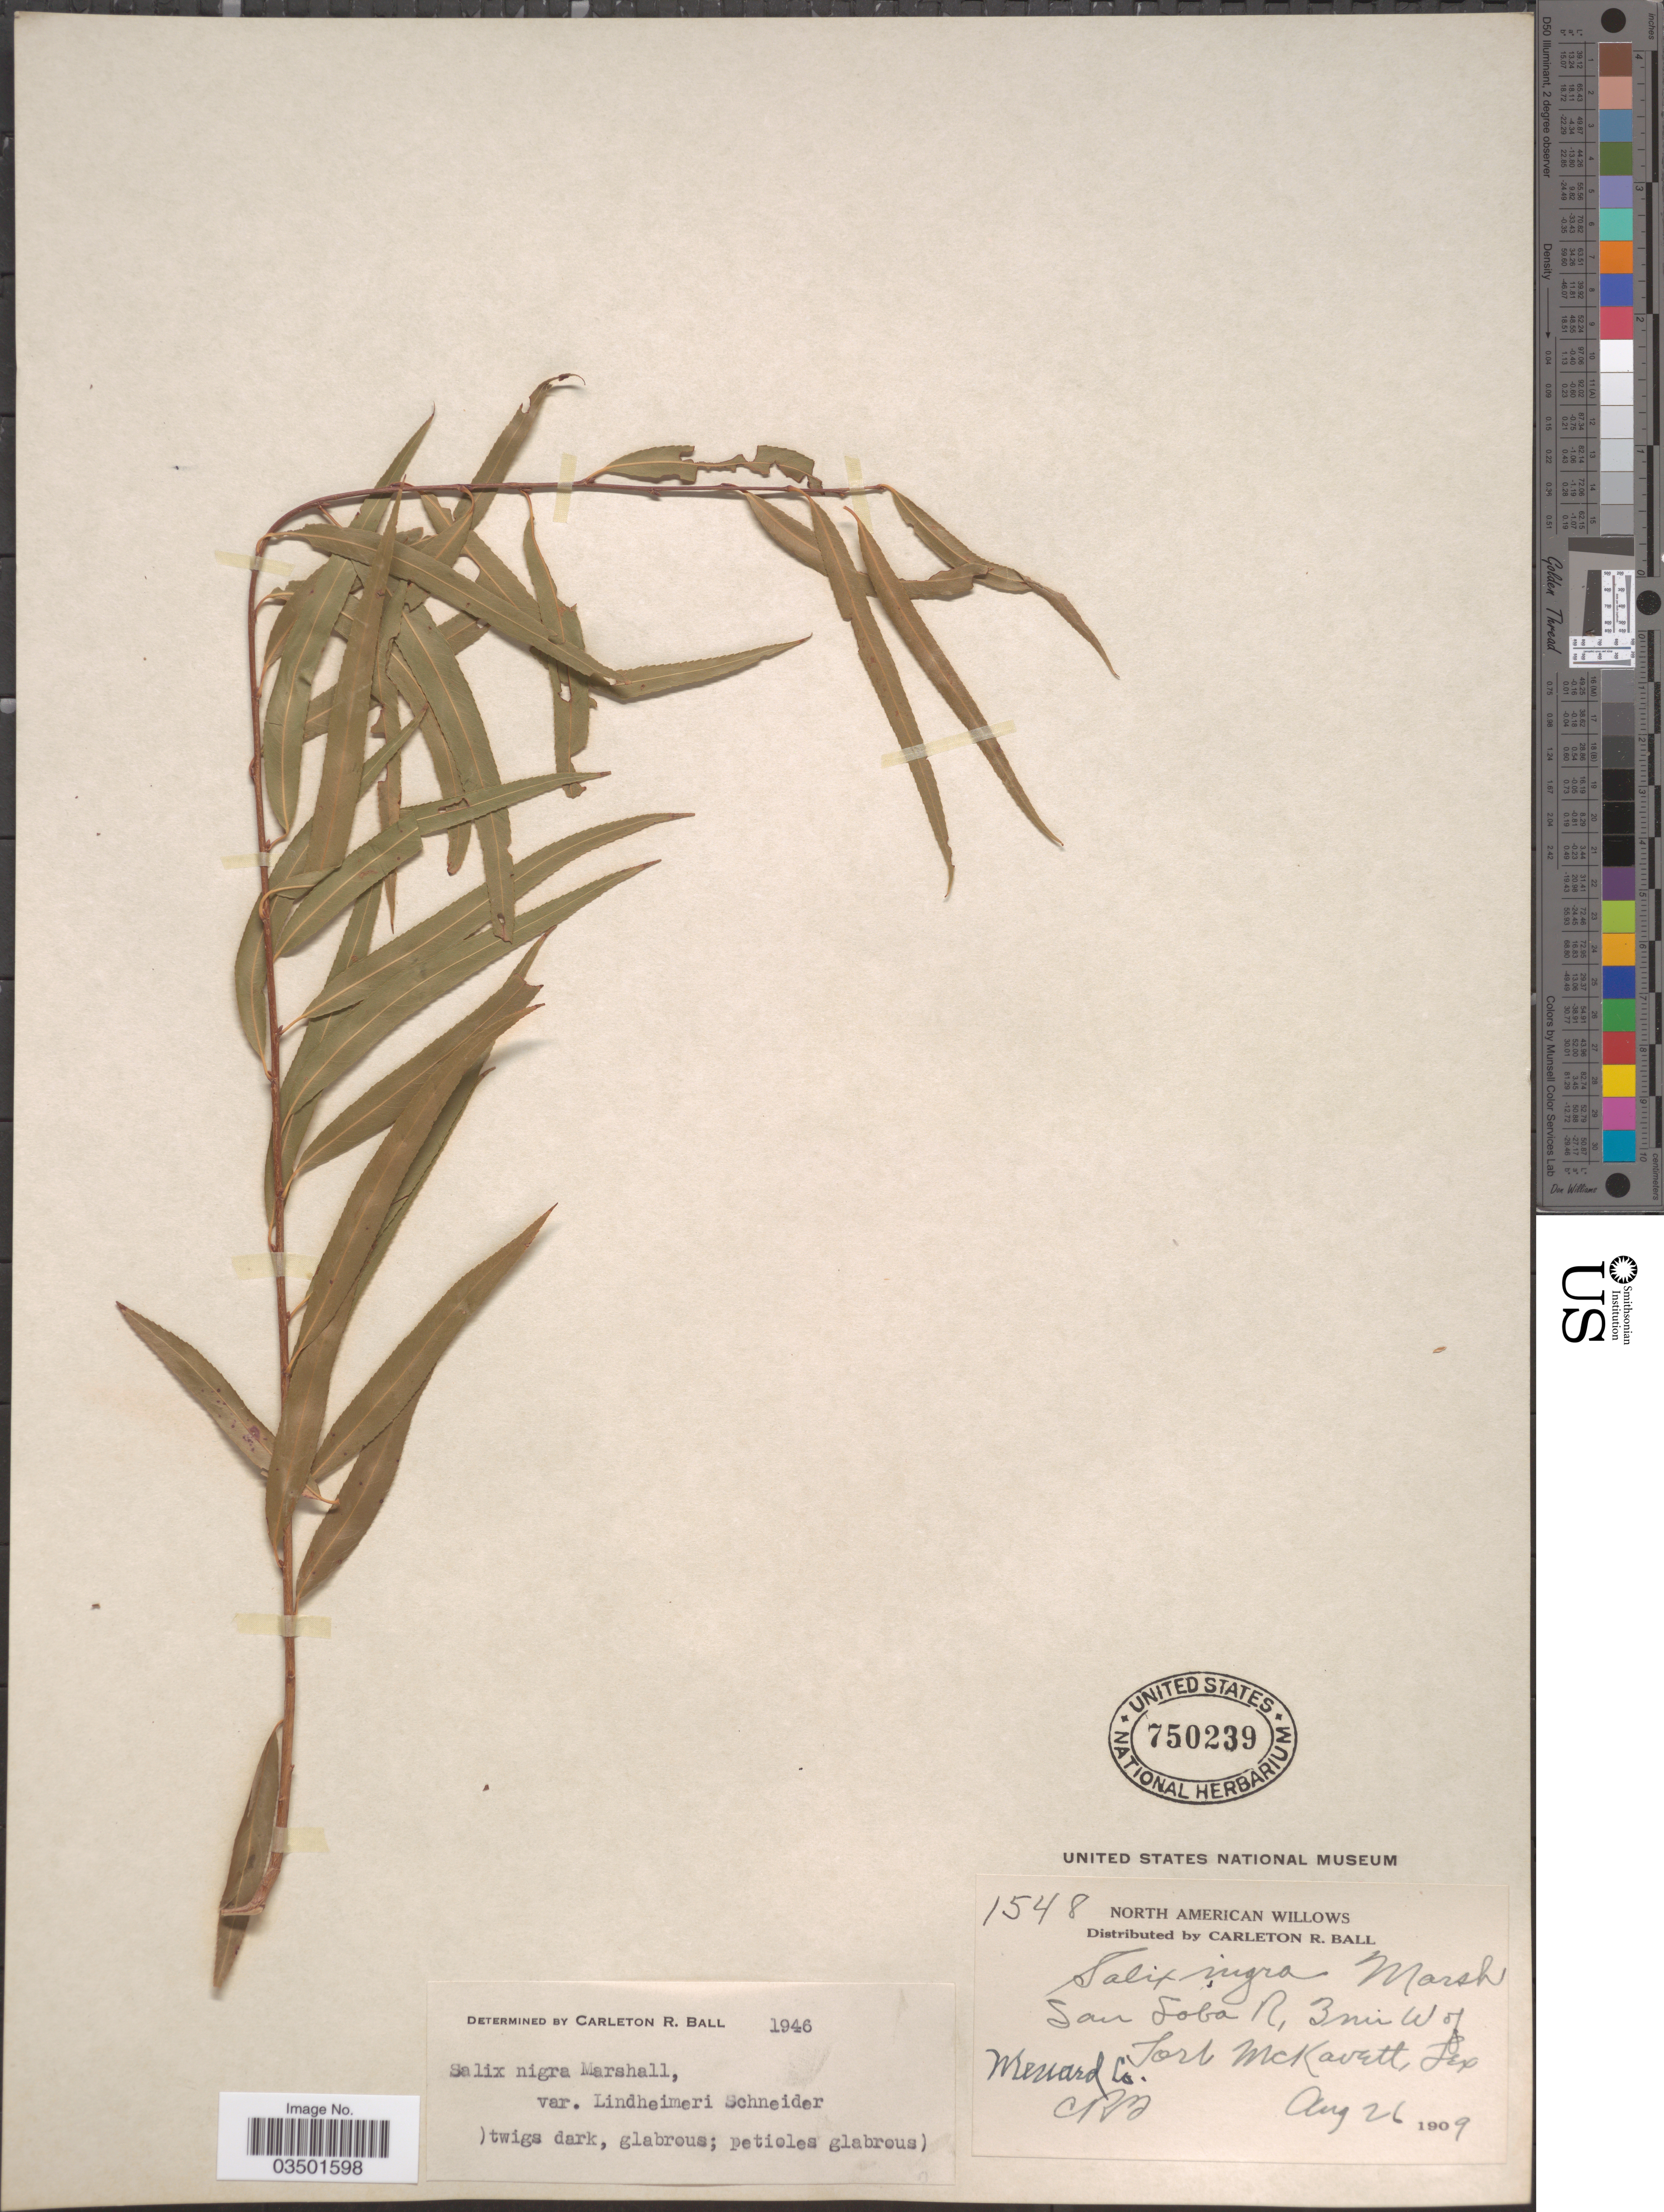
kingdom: Plantae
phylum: Tracheophyta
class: Magnoliopsida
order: Malpighiales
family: Salicaceae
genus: Salix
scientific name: Salix nigra var. lindheimeri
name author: C.K. Schneid.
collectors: C. R. Ball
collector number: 1548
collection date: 1909-08-26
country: United States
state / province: Texas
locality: San Saba R, 3 mi W of Fort McKavett, Menard Co.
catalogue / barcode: US 750239